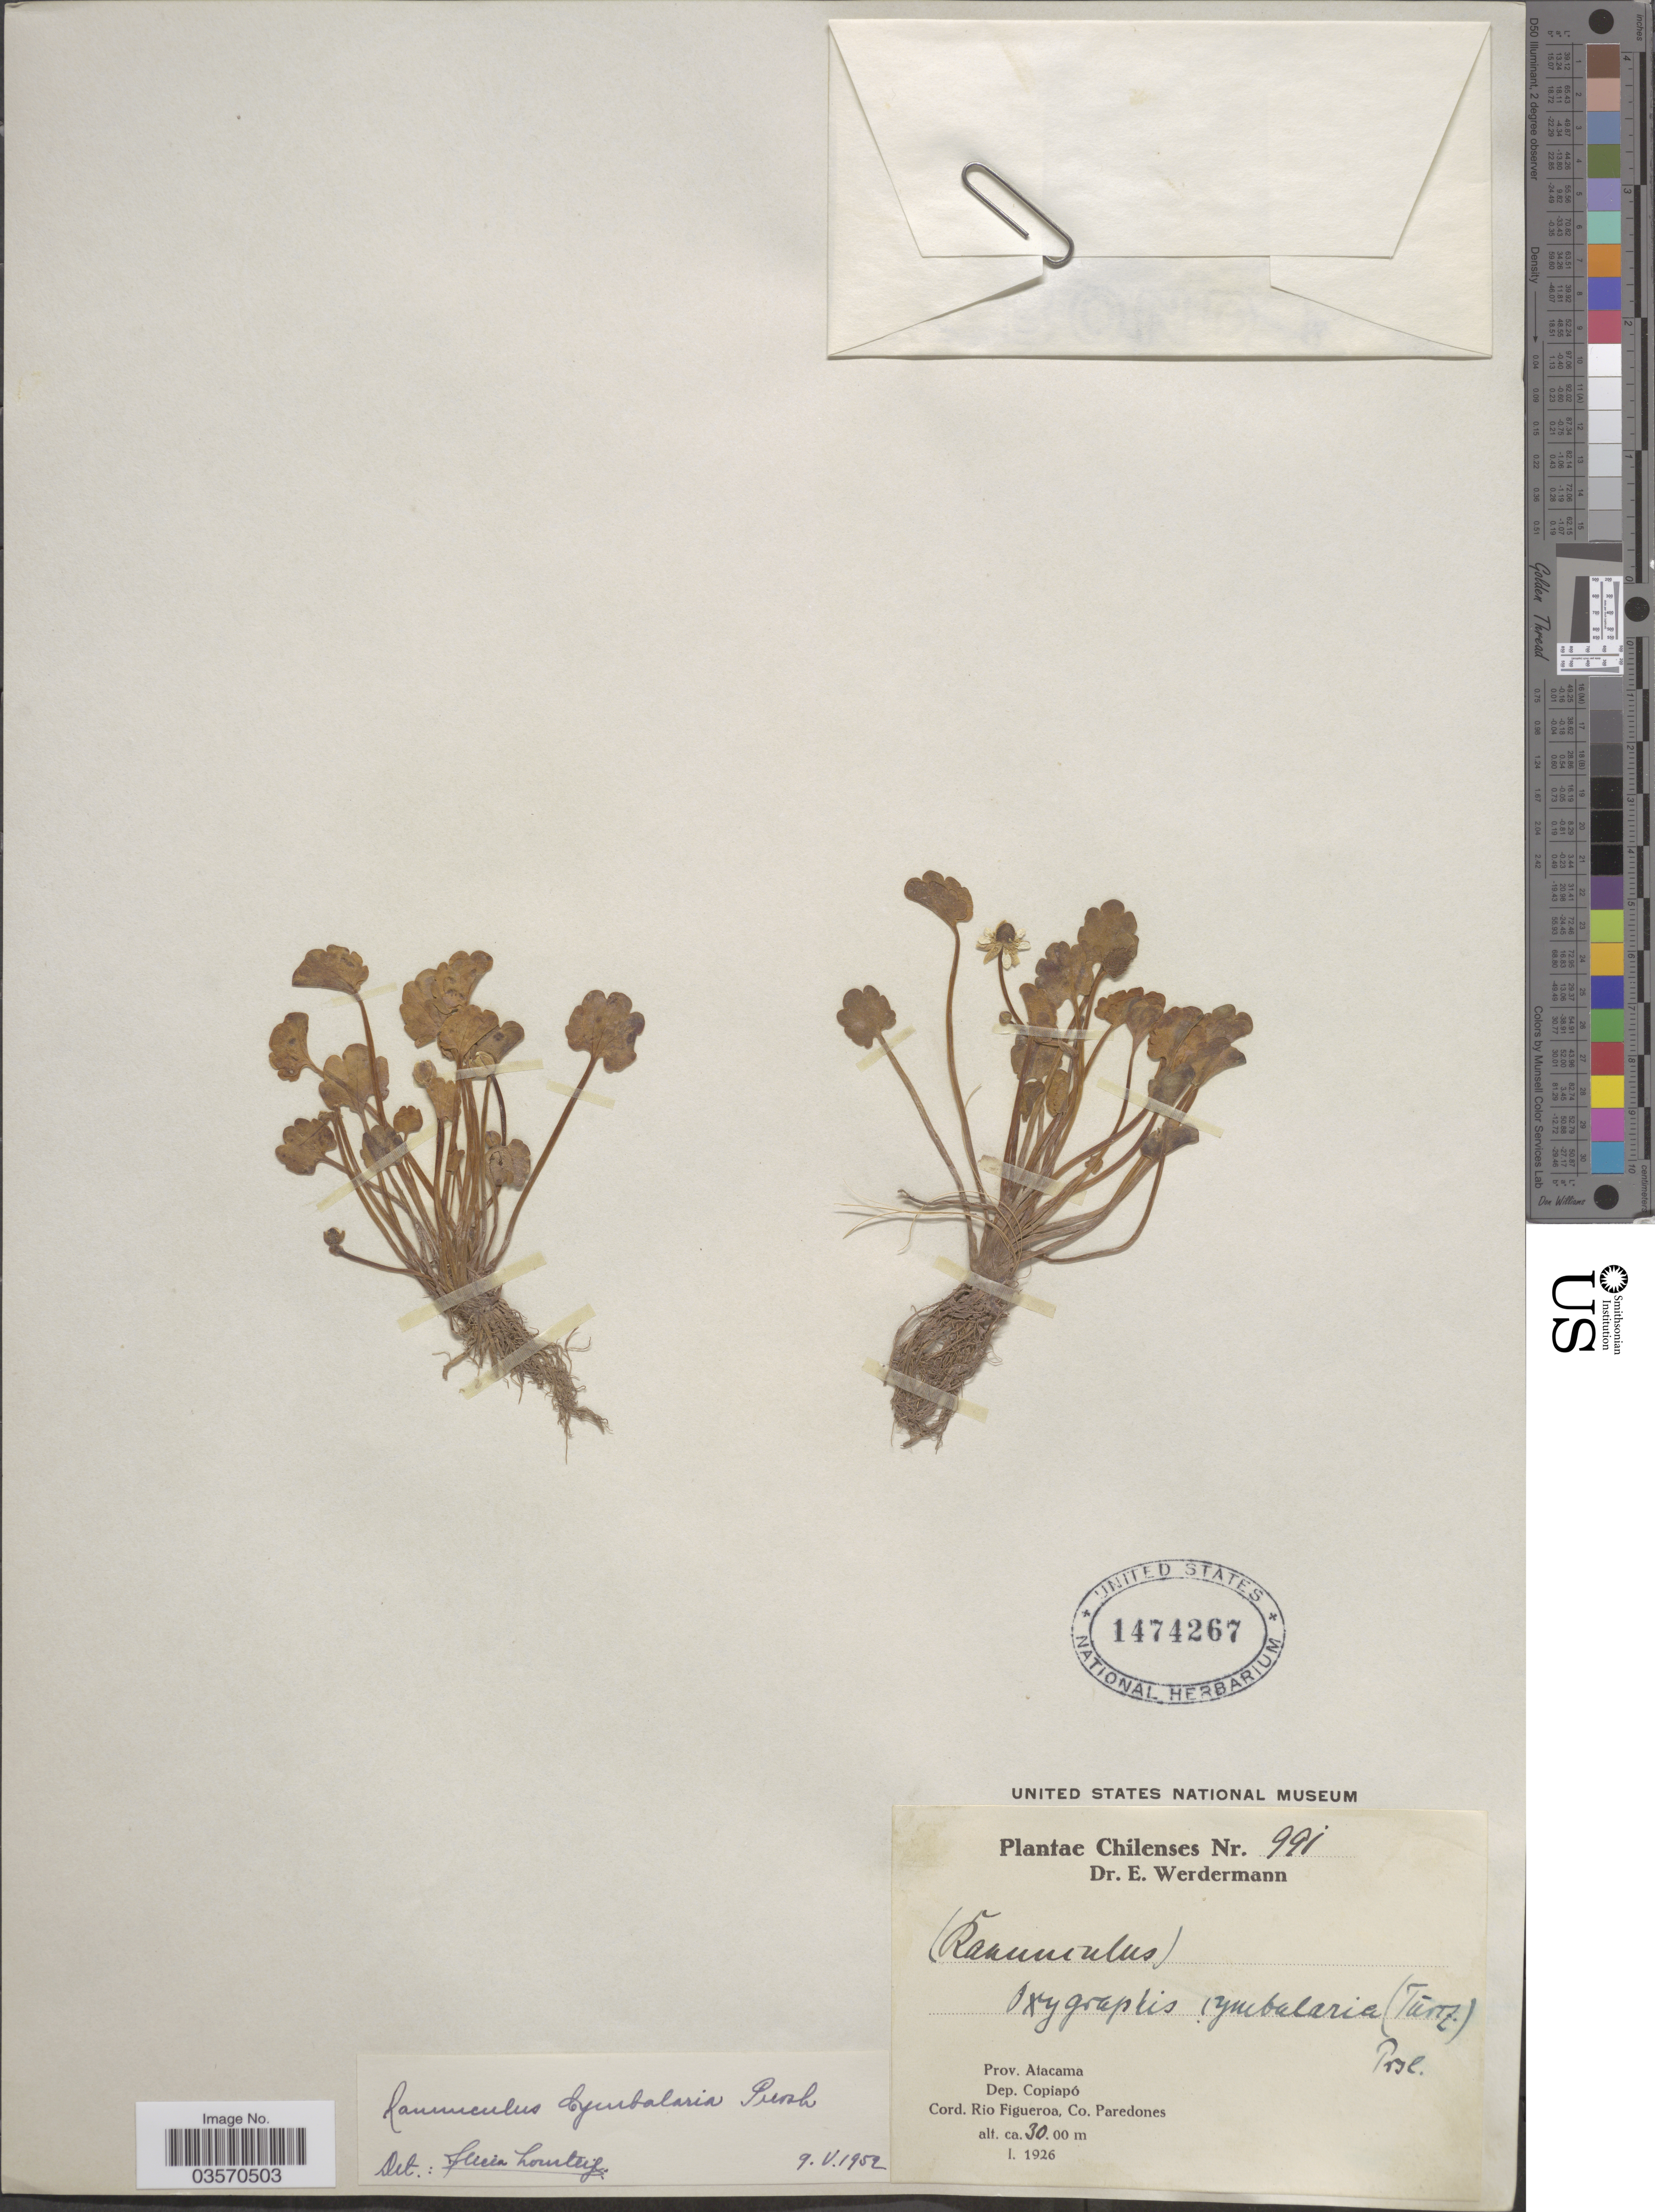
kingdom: Plantae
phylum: Tracheophyta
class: Magnoliopsida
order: Ranunculales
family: Ranunculaceae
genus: Halerpestes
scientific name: Halerpestes cymbalaria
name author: (Pursh) Greene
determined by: Strong, M. T., (US), Smithsonian Institution - National Museum of Natural History (UNITED STATES)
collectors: E. Werdermann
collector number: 991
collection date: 1926-01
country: Chile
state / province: Atacama (III)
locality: Dep. Copiapó. Cord. Rio Figueroa, Co. Paredones.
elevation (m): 3000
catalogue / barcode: US 1474267